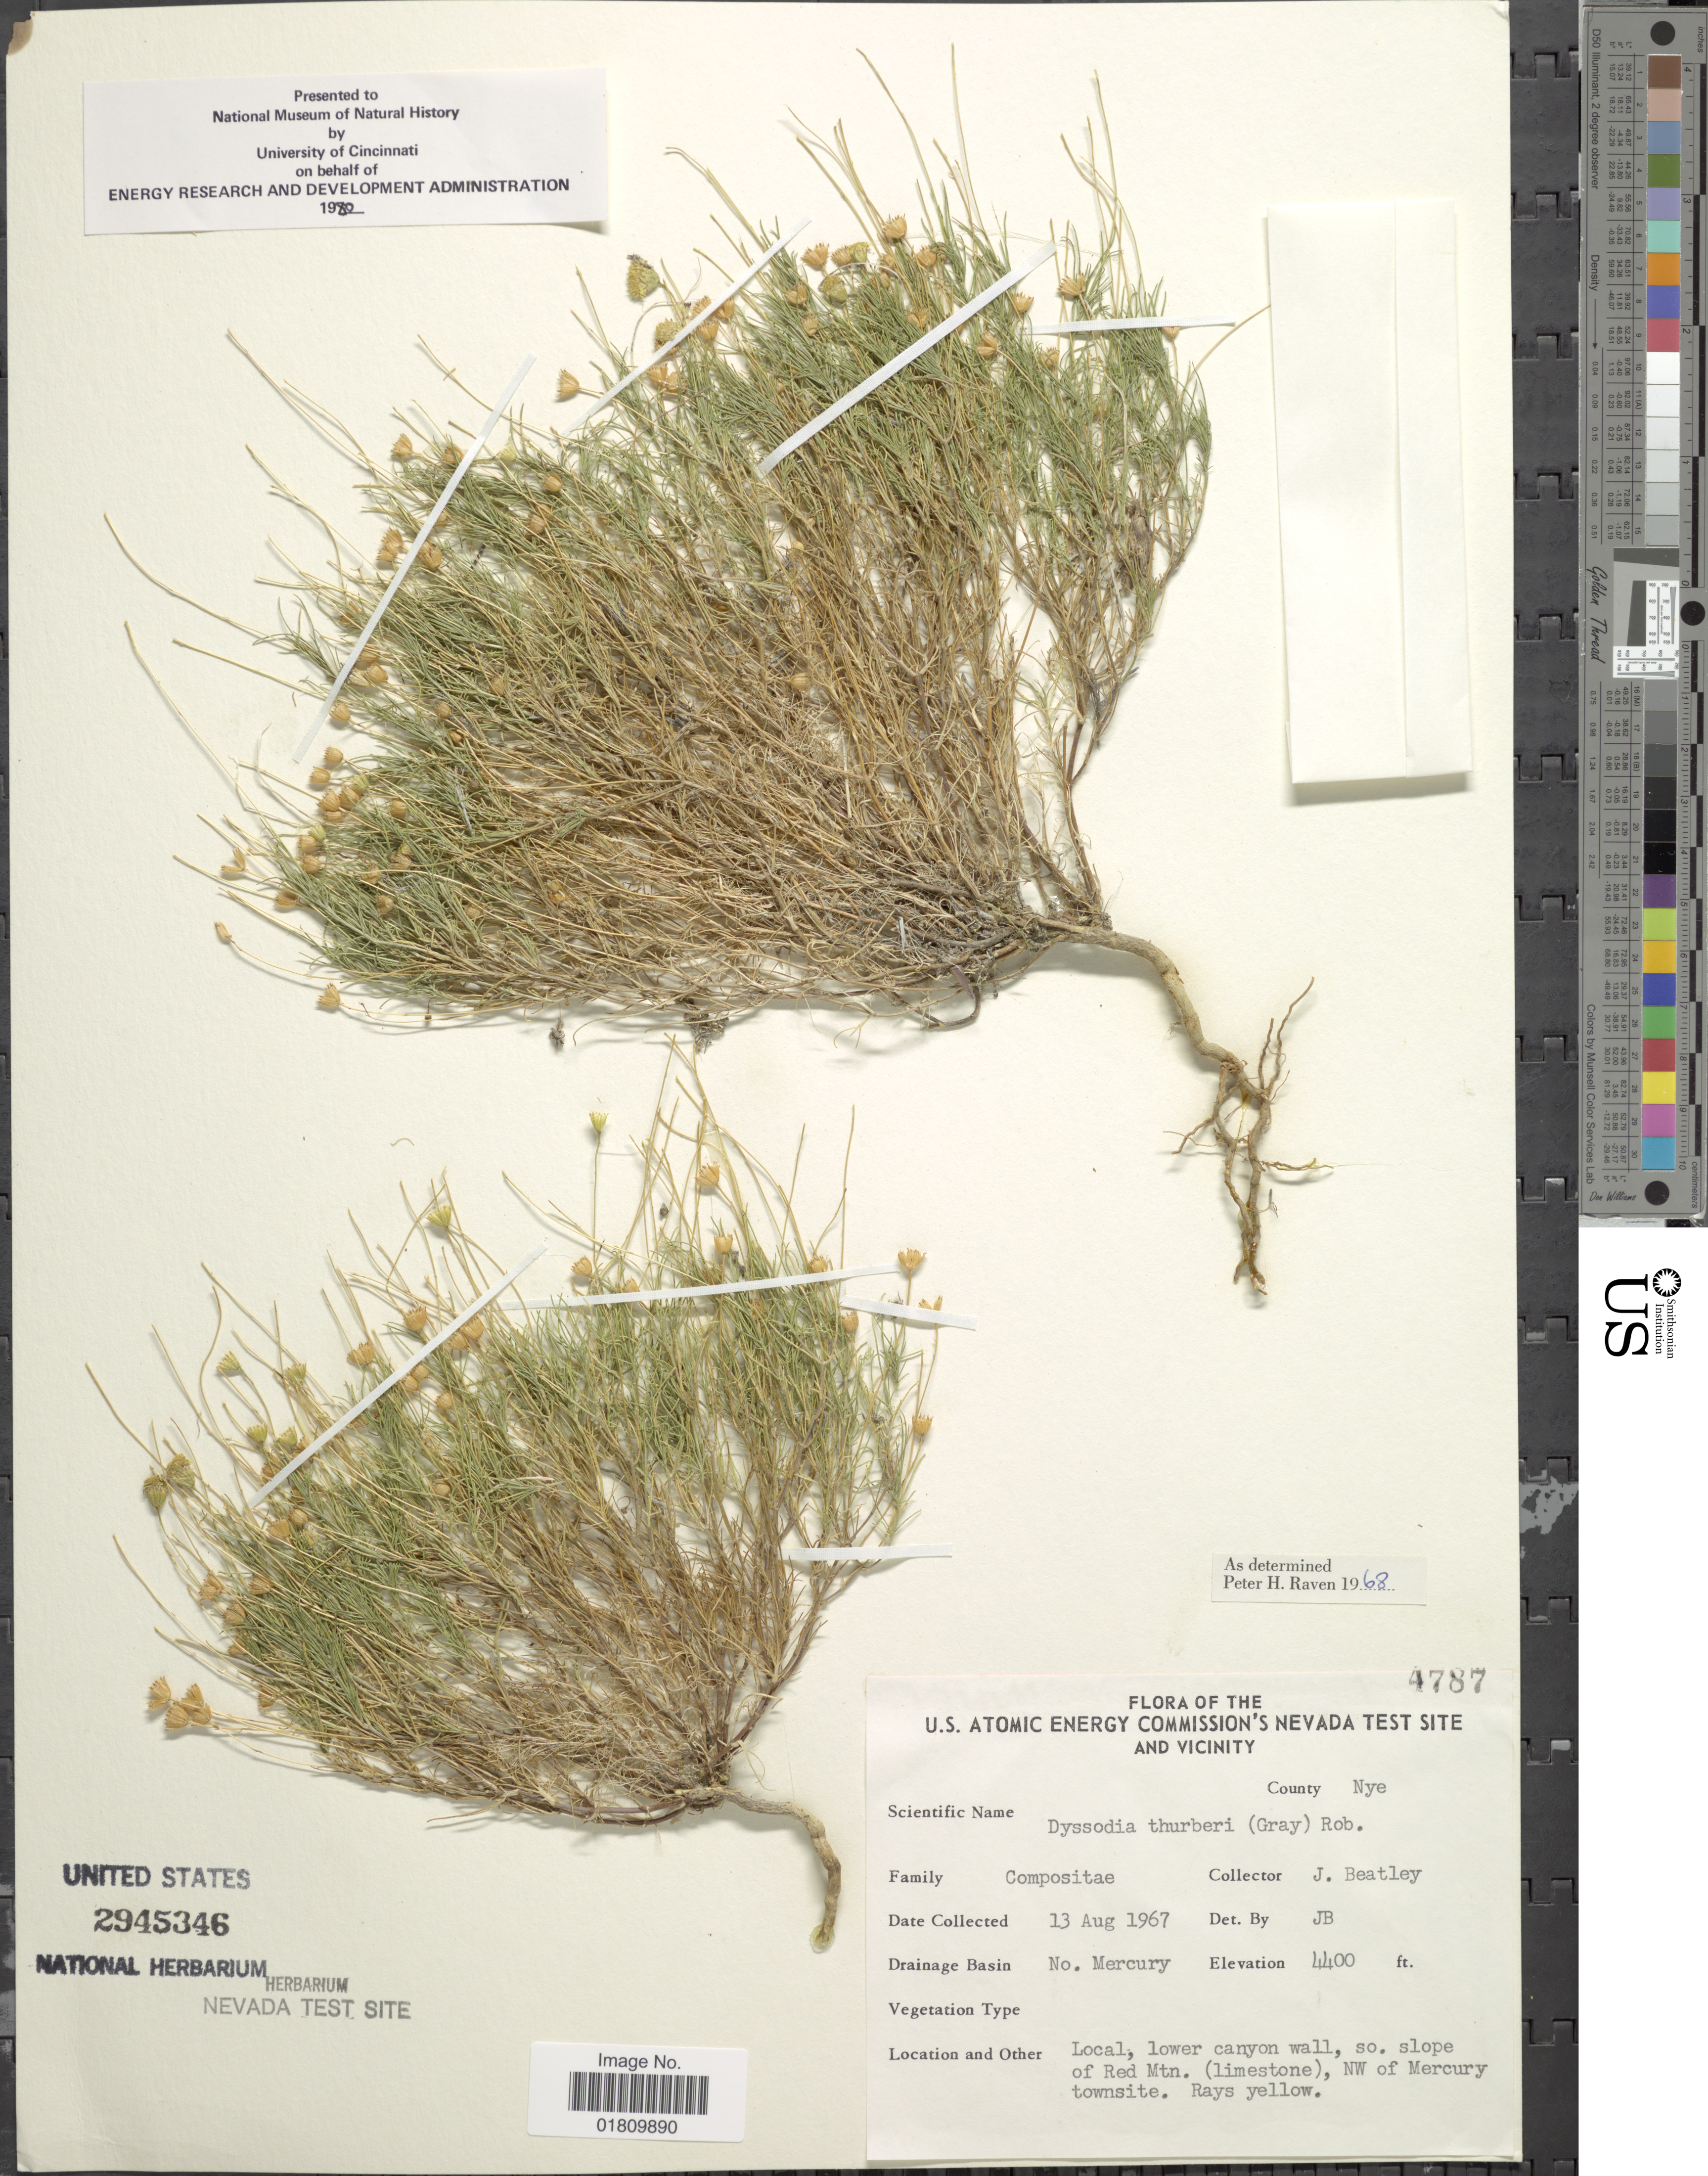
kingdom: Plantae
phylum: Tracheophyta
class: Magnoliopsida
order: Asterales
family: Asteraceae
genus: Thymophylla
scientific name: Thymophylla pentachaeta var. belenidium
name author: (DC.) Strother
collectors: J. C. Beatley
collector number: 4787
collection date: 1967-08-13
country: United States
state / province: Nevada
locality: U.S. Atomic Energy Commission's Nevada Test Site and Vicinity, County Nye, No. Mercury, lower canyon wall, so. slope of Red Mtn. (limestone), NW of Mercurry townsite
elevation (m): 1341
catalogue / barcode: US 2945346